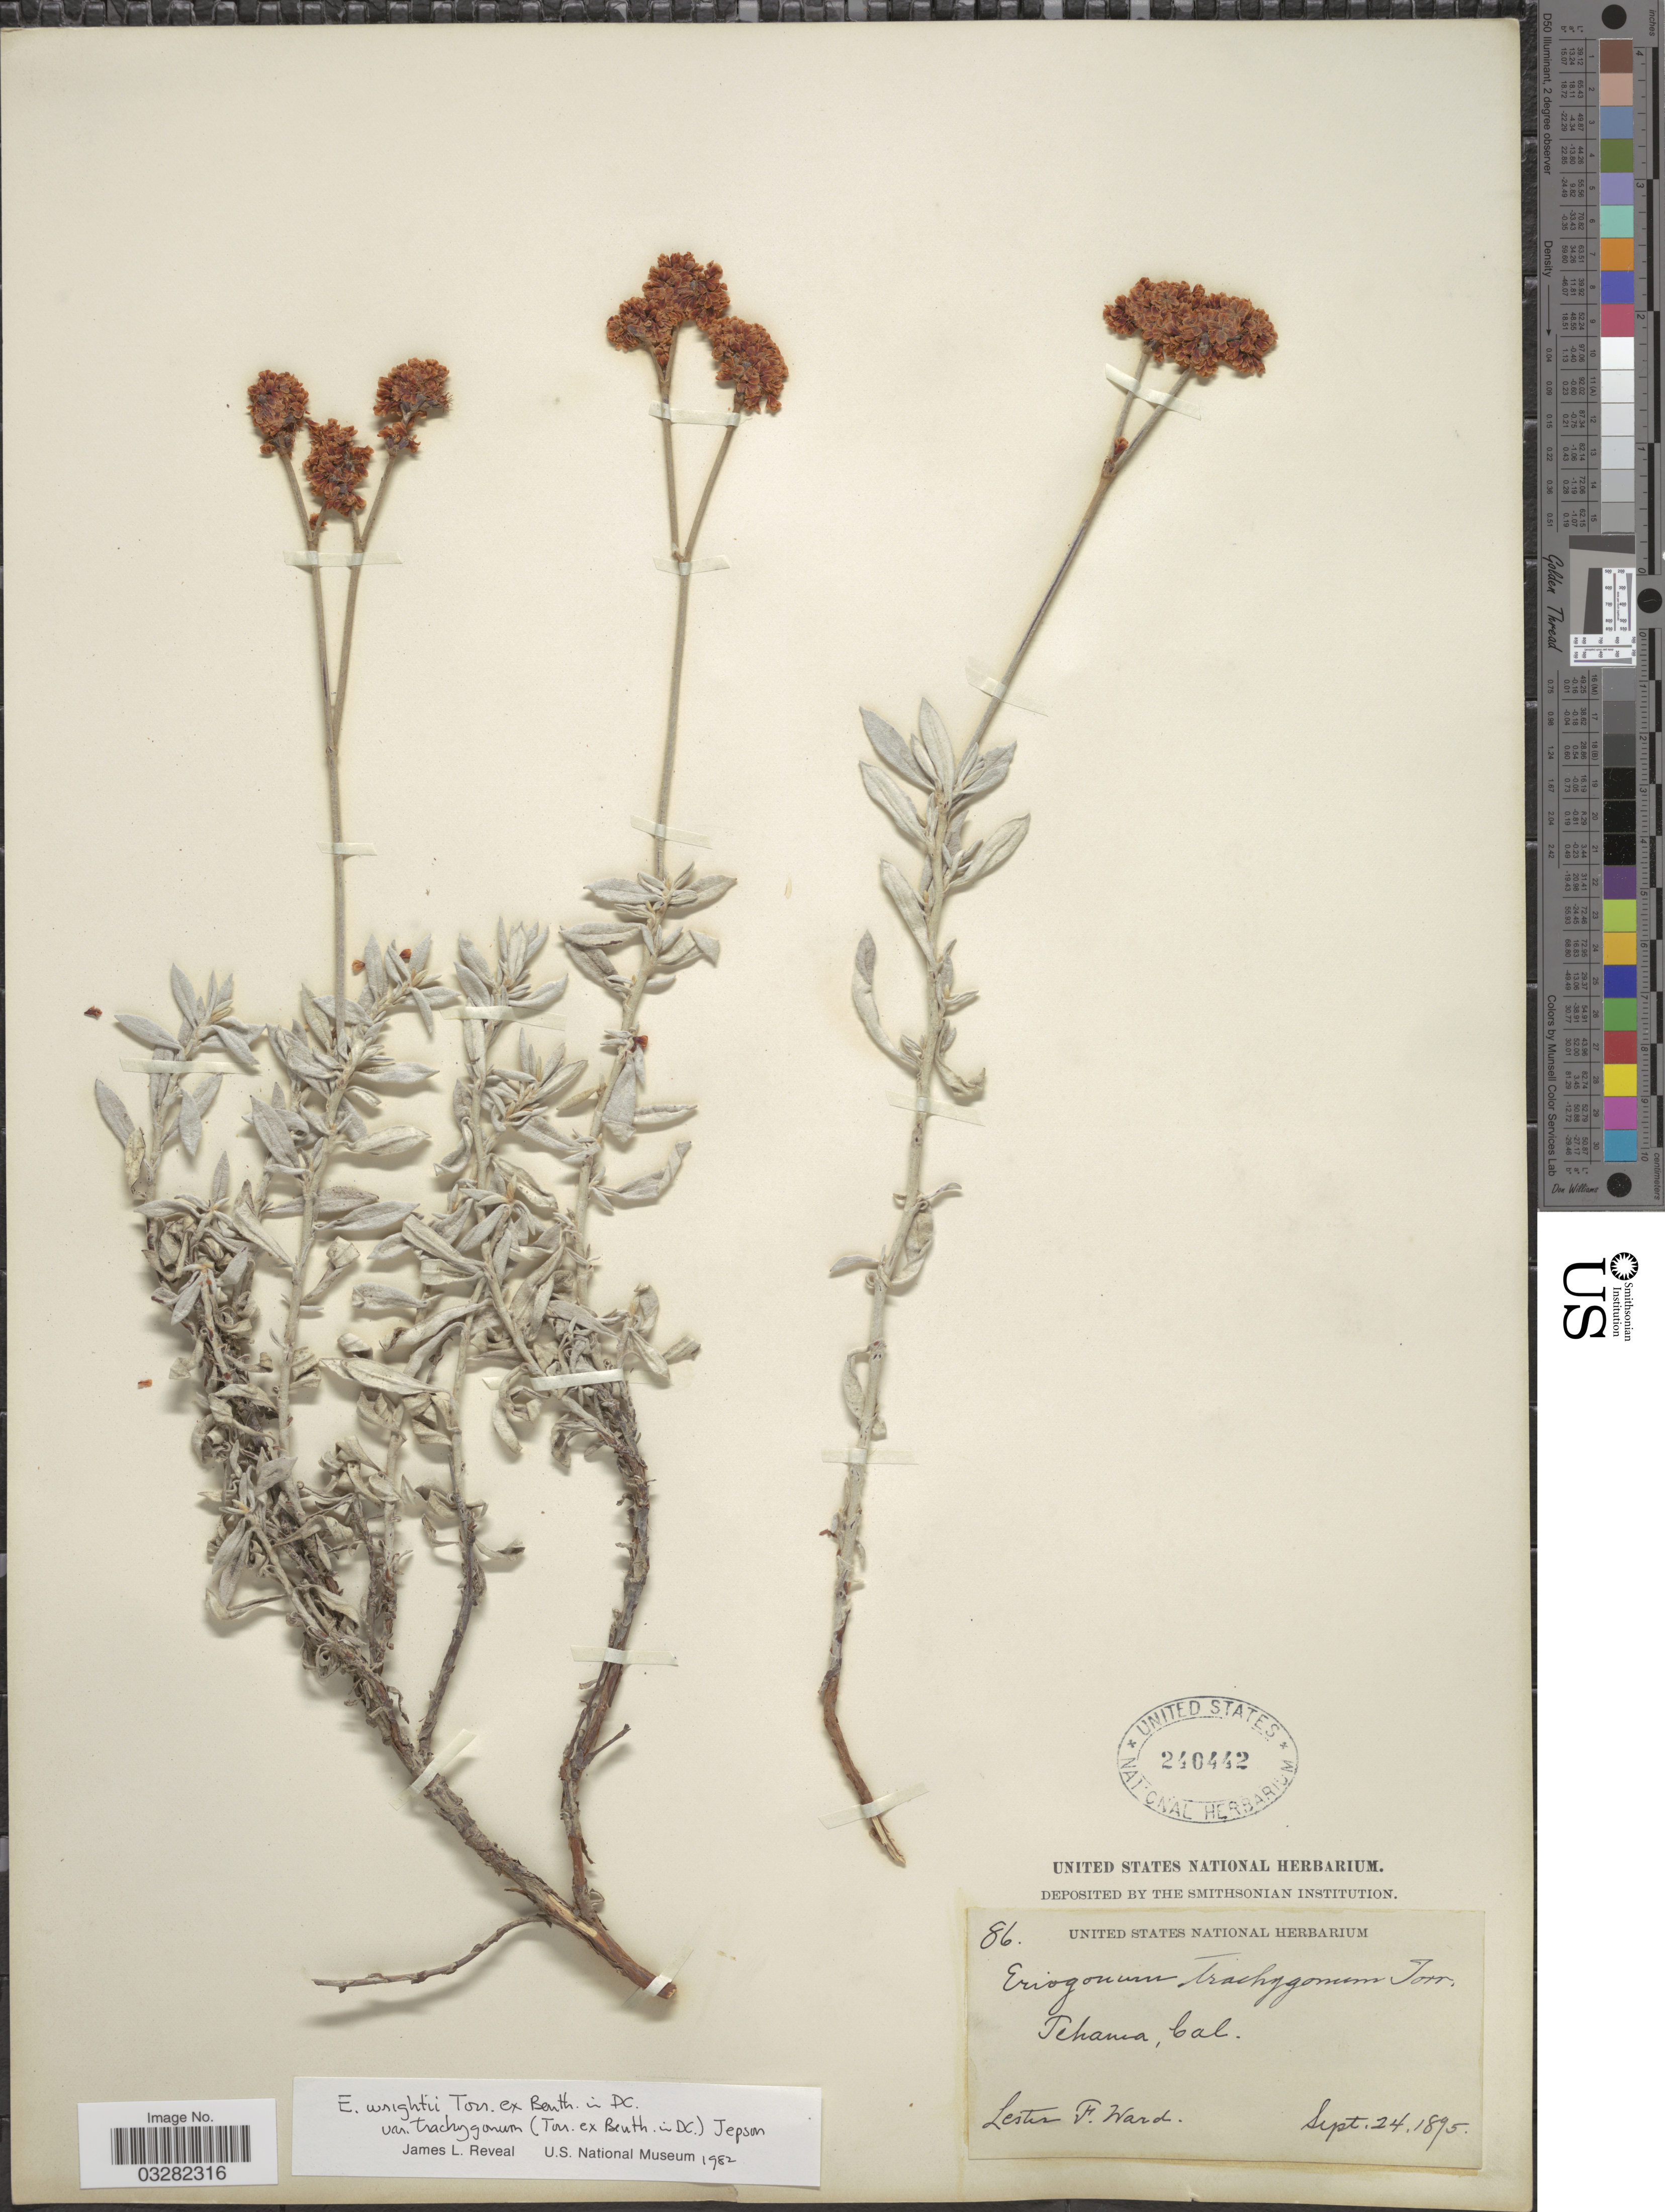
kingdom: Plantae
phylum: Tracheophyta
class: Magnoliopsida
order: Caryophyllales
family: Polygonaceae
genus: Eriogonum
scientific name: Eriogonum wrightii var. trachygonum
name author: (Torr. ex Benth.) Jeps.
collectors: L. F. Ward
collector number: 86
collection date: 1895-09-24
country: United States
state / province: California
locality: Tehama.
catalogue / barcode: US 240442